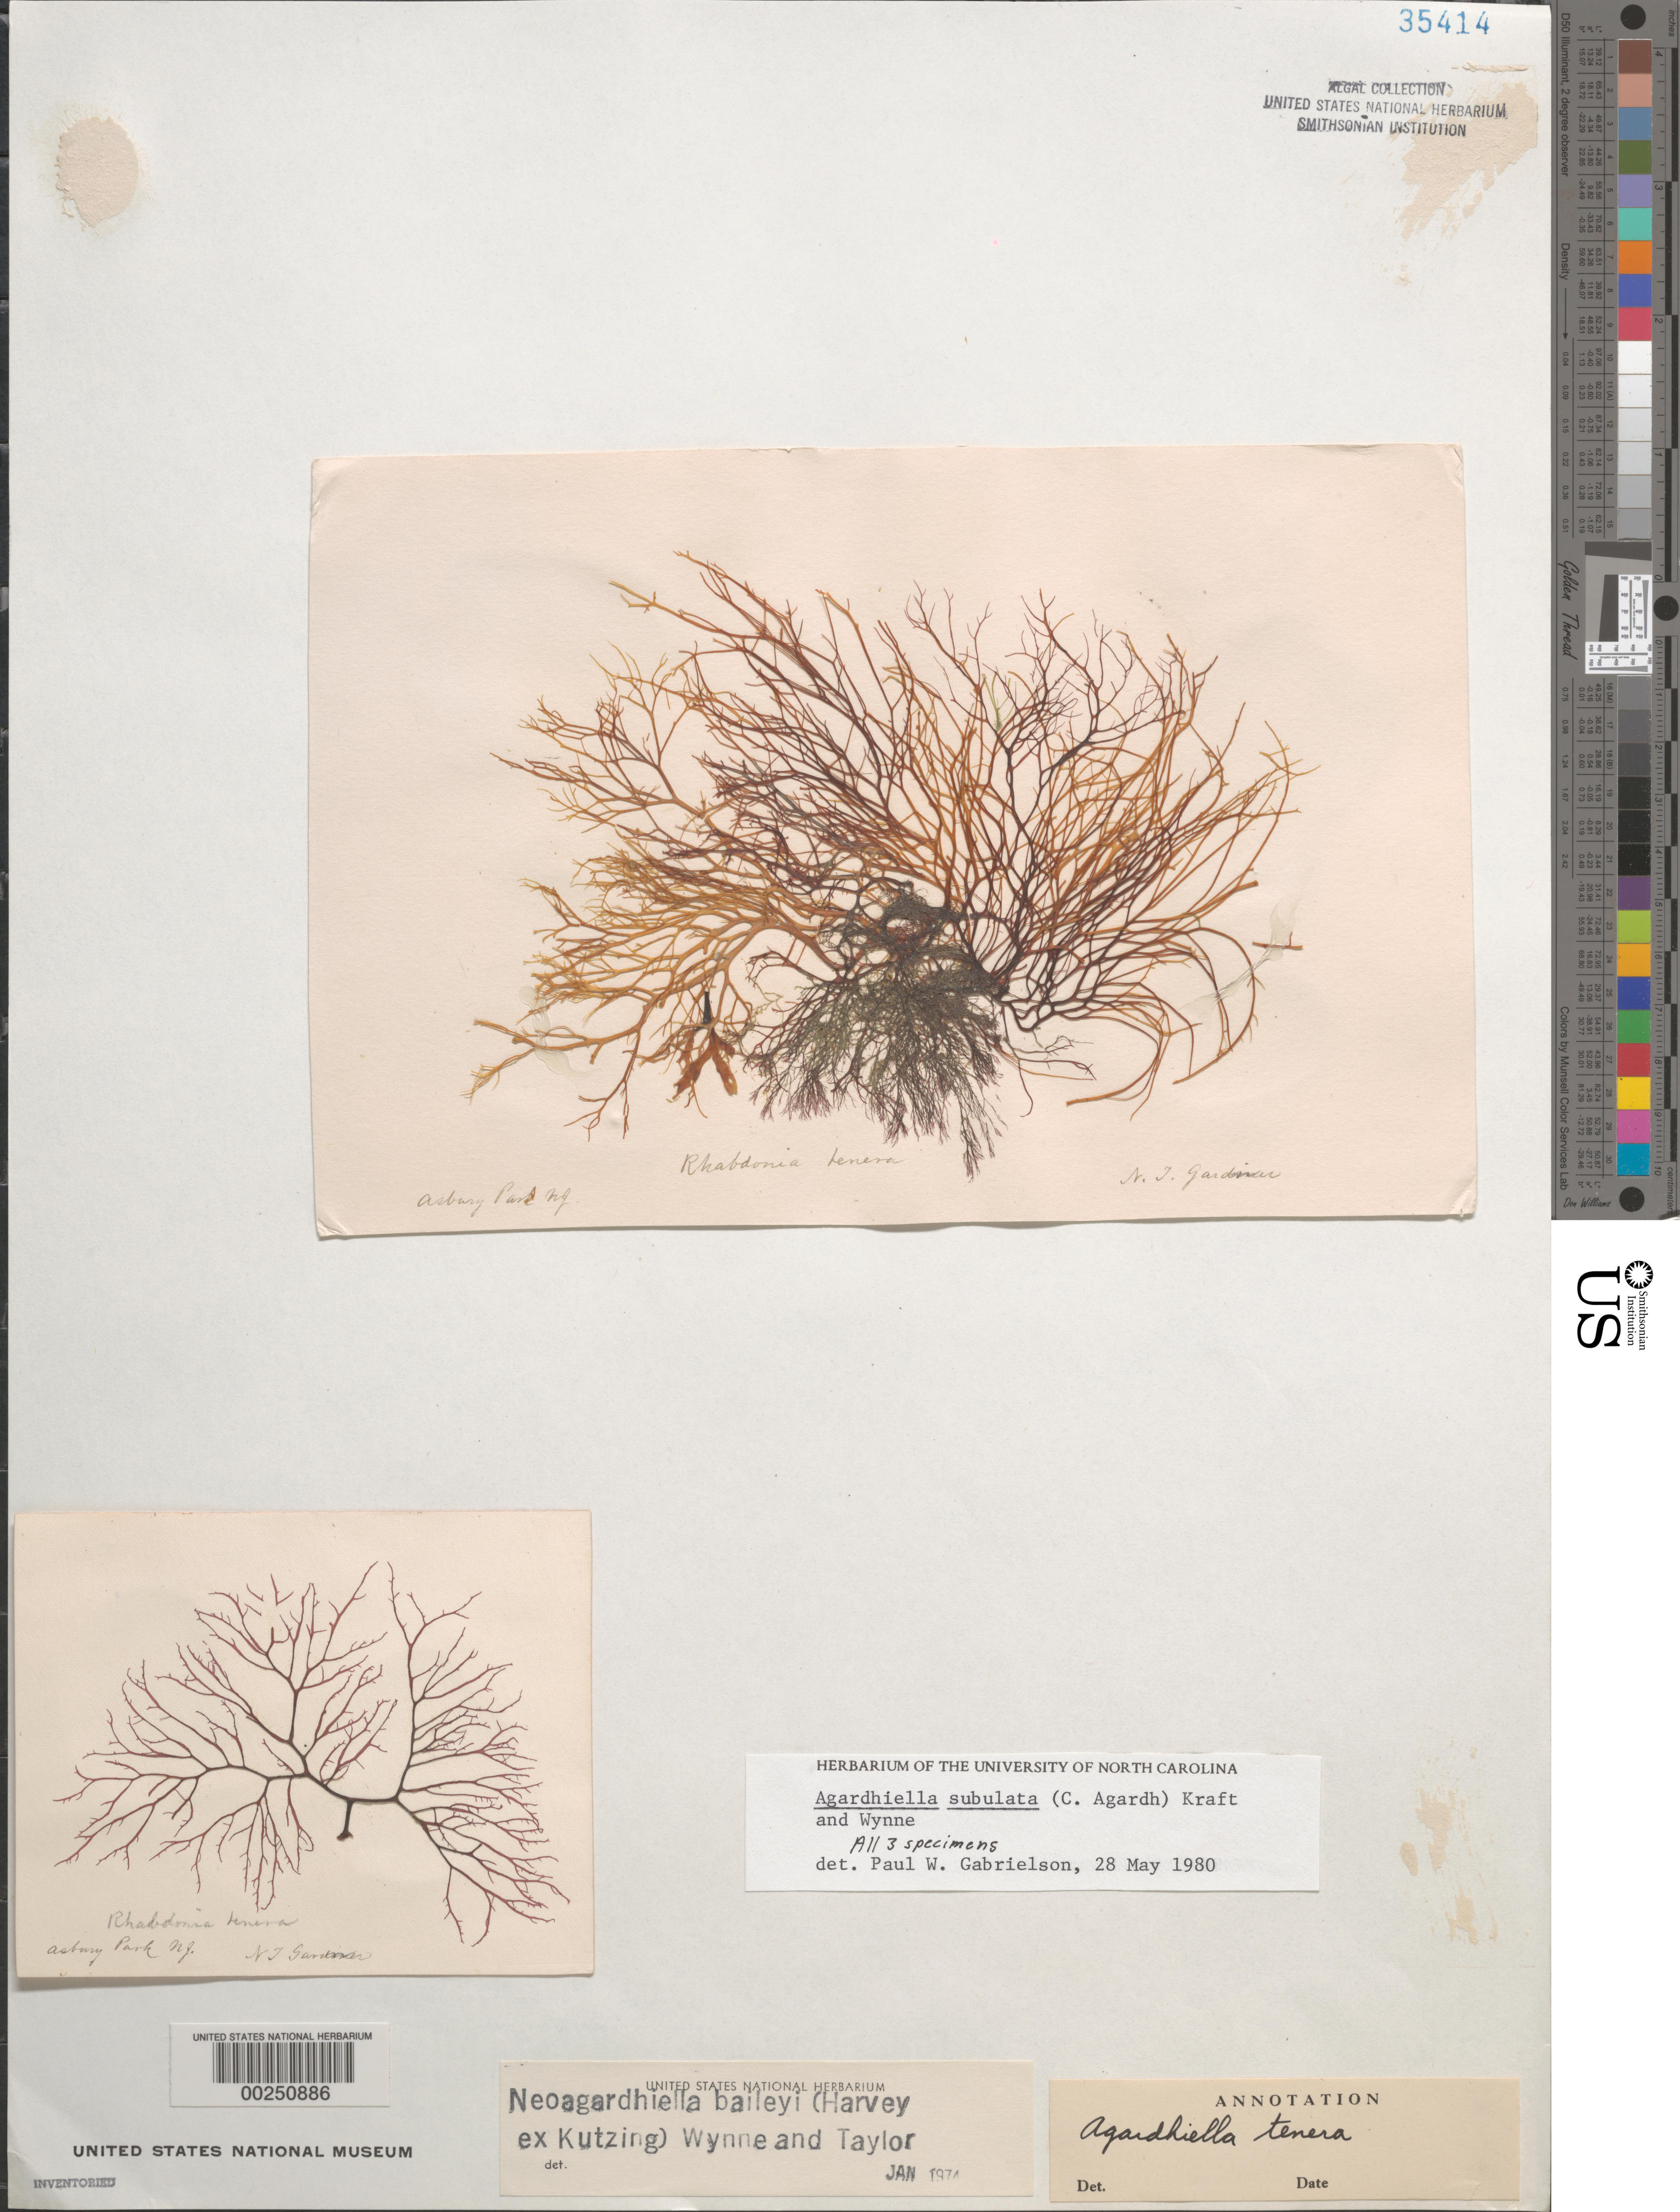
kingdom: Plantae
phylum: Rhodophyta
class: Florideophyceae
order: Gigartinales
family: Solieriaceae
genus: Agardhiella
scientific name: Agardhiella subulata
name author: (C. Agardh) G.T.Kraft & M.J. Wynne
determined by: Gabrielson, P. W.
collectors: N. Gardner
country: United States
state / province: New Jersey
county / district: Monmouth County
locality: Asbury Park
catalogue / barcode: US 35414